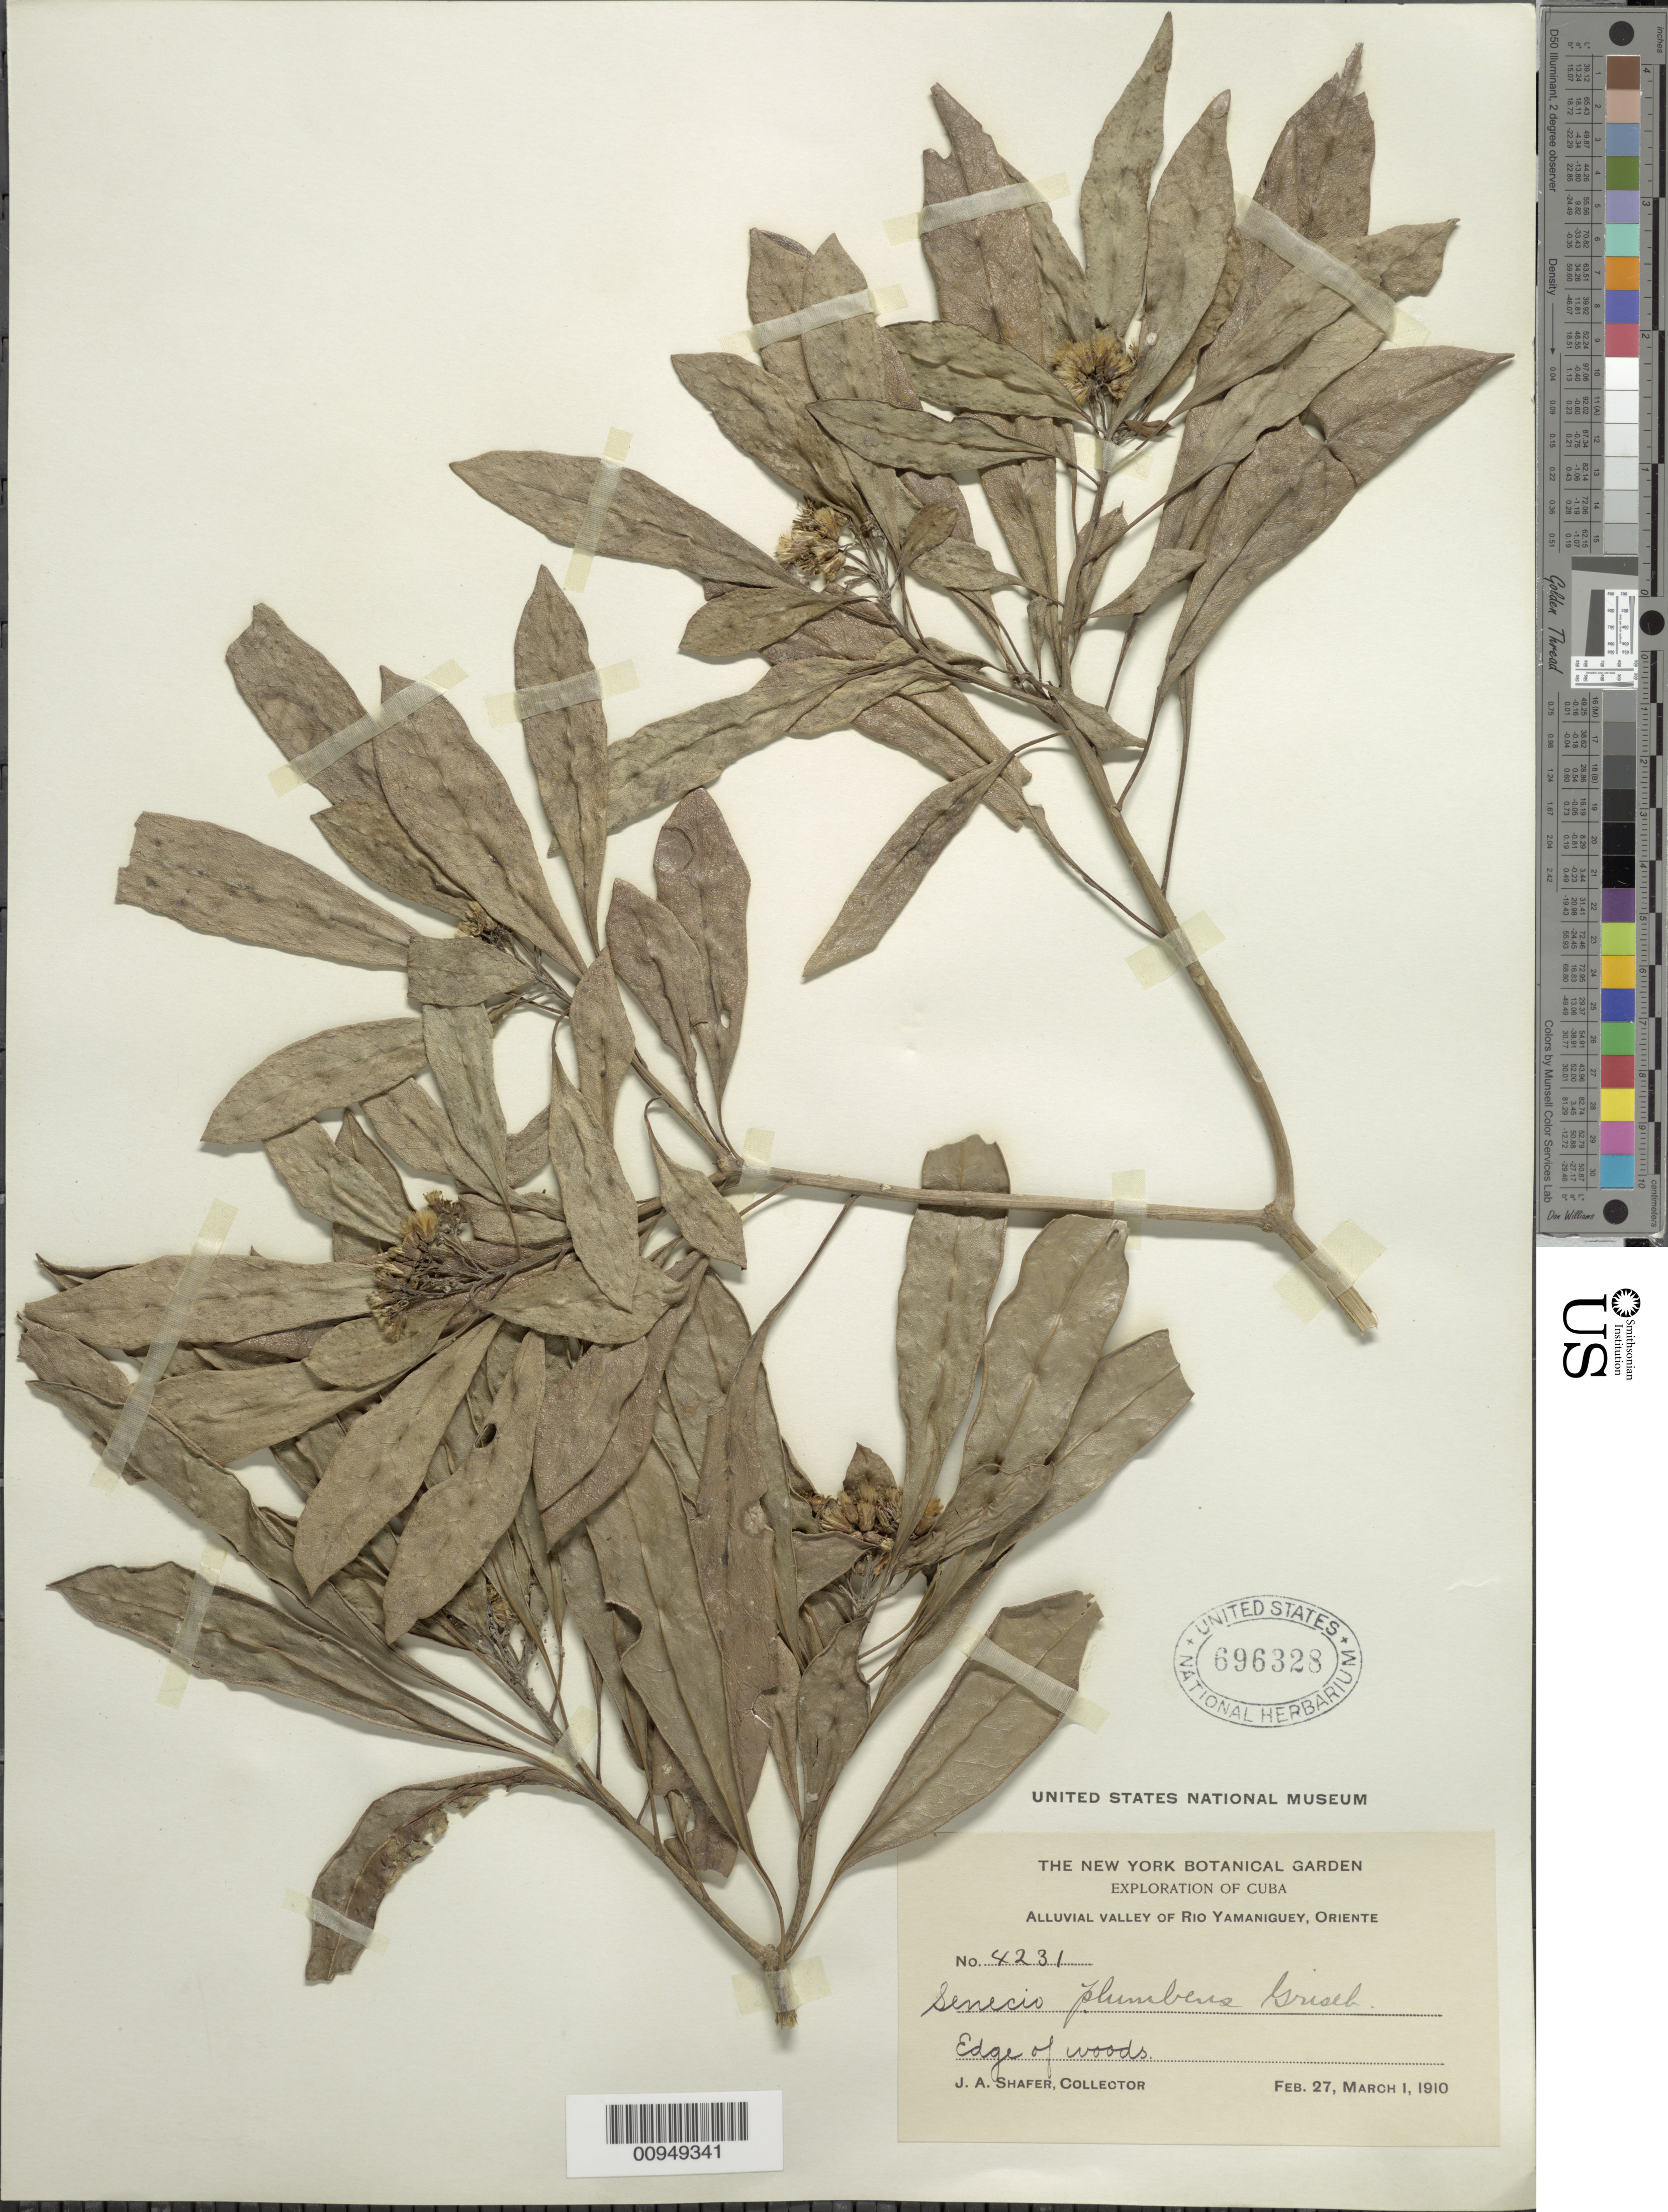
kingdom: Plantae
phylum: Tracheophyta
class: Magnoliopsida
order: Asterales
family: Asteraceae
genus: Senecio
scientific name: Senecio plumbeus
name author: Griseb.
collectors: J. A. Shafer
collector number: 4231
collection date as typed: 27 Feb 1910 to 01 Mar 1910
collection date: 1910-02-27/1910-03-01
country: Cuba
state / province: Oriente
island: Cuba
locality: Valley of Rio Yamaniguey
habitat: Edge of woods in alluvial valley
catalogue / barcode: US 696328